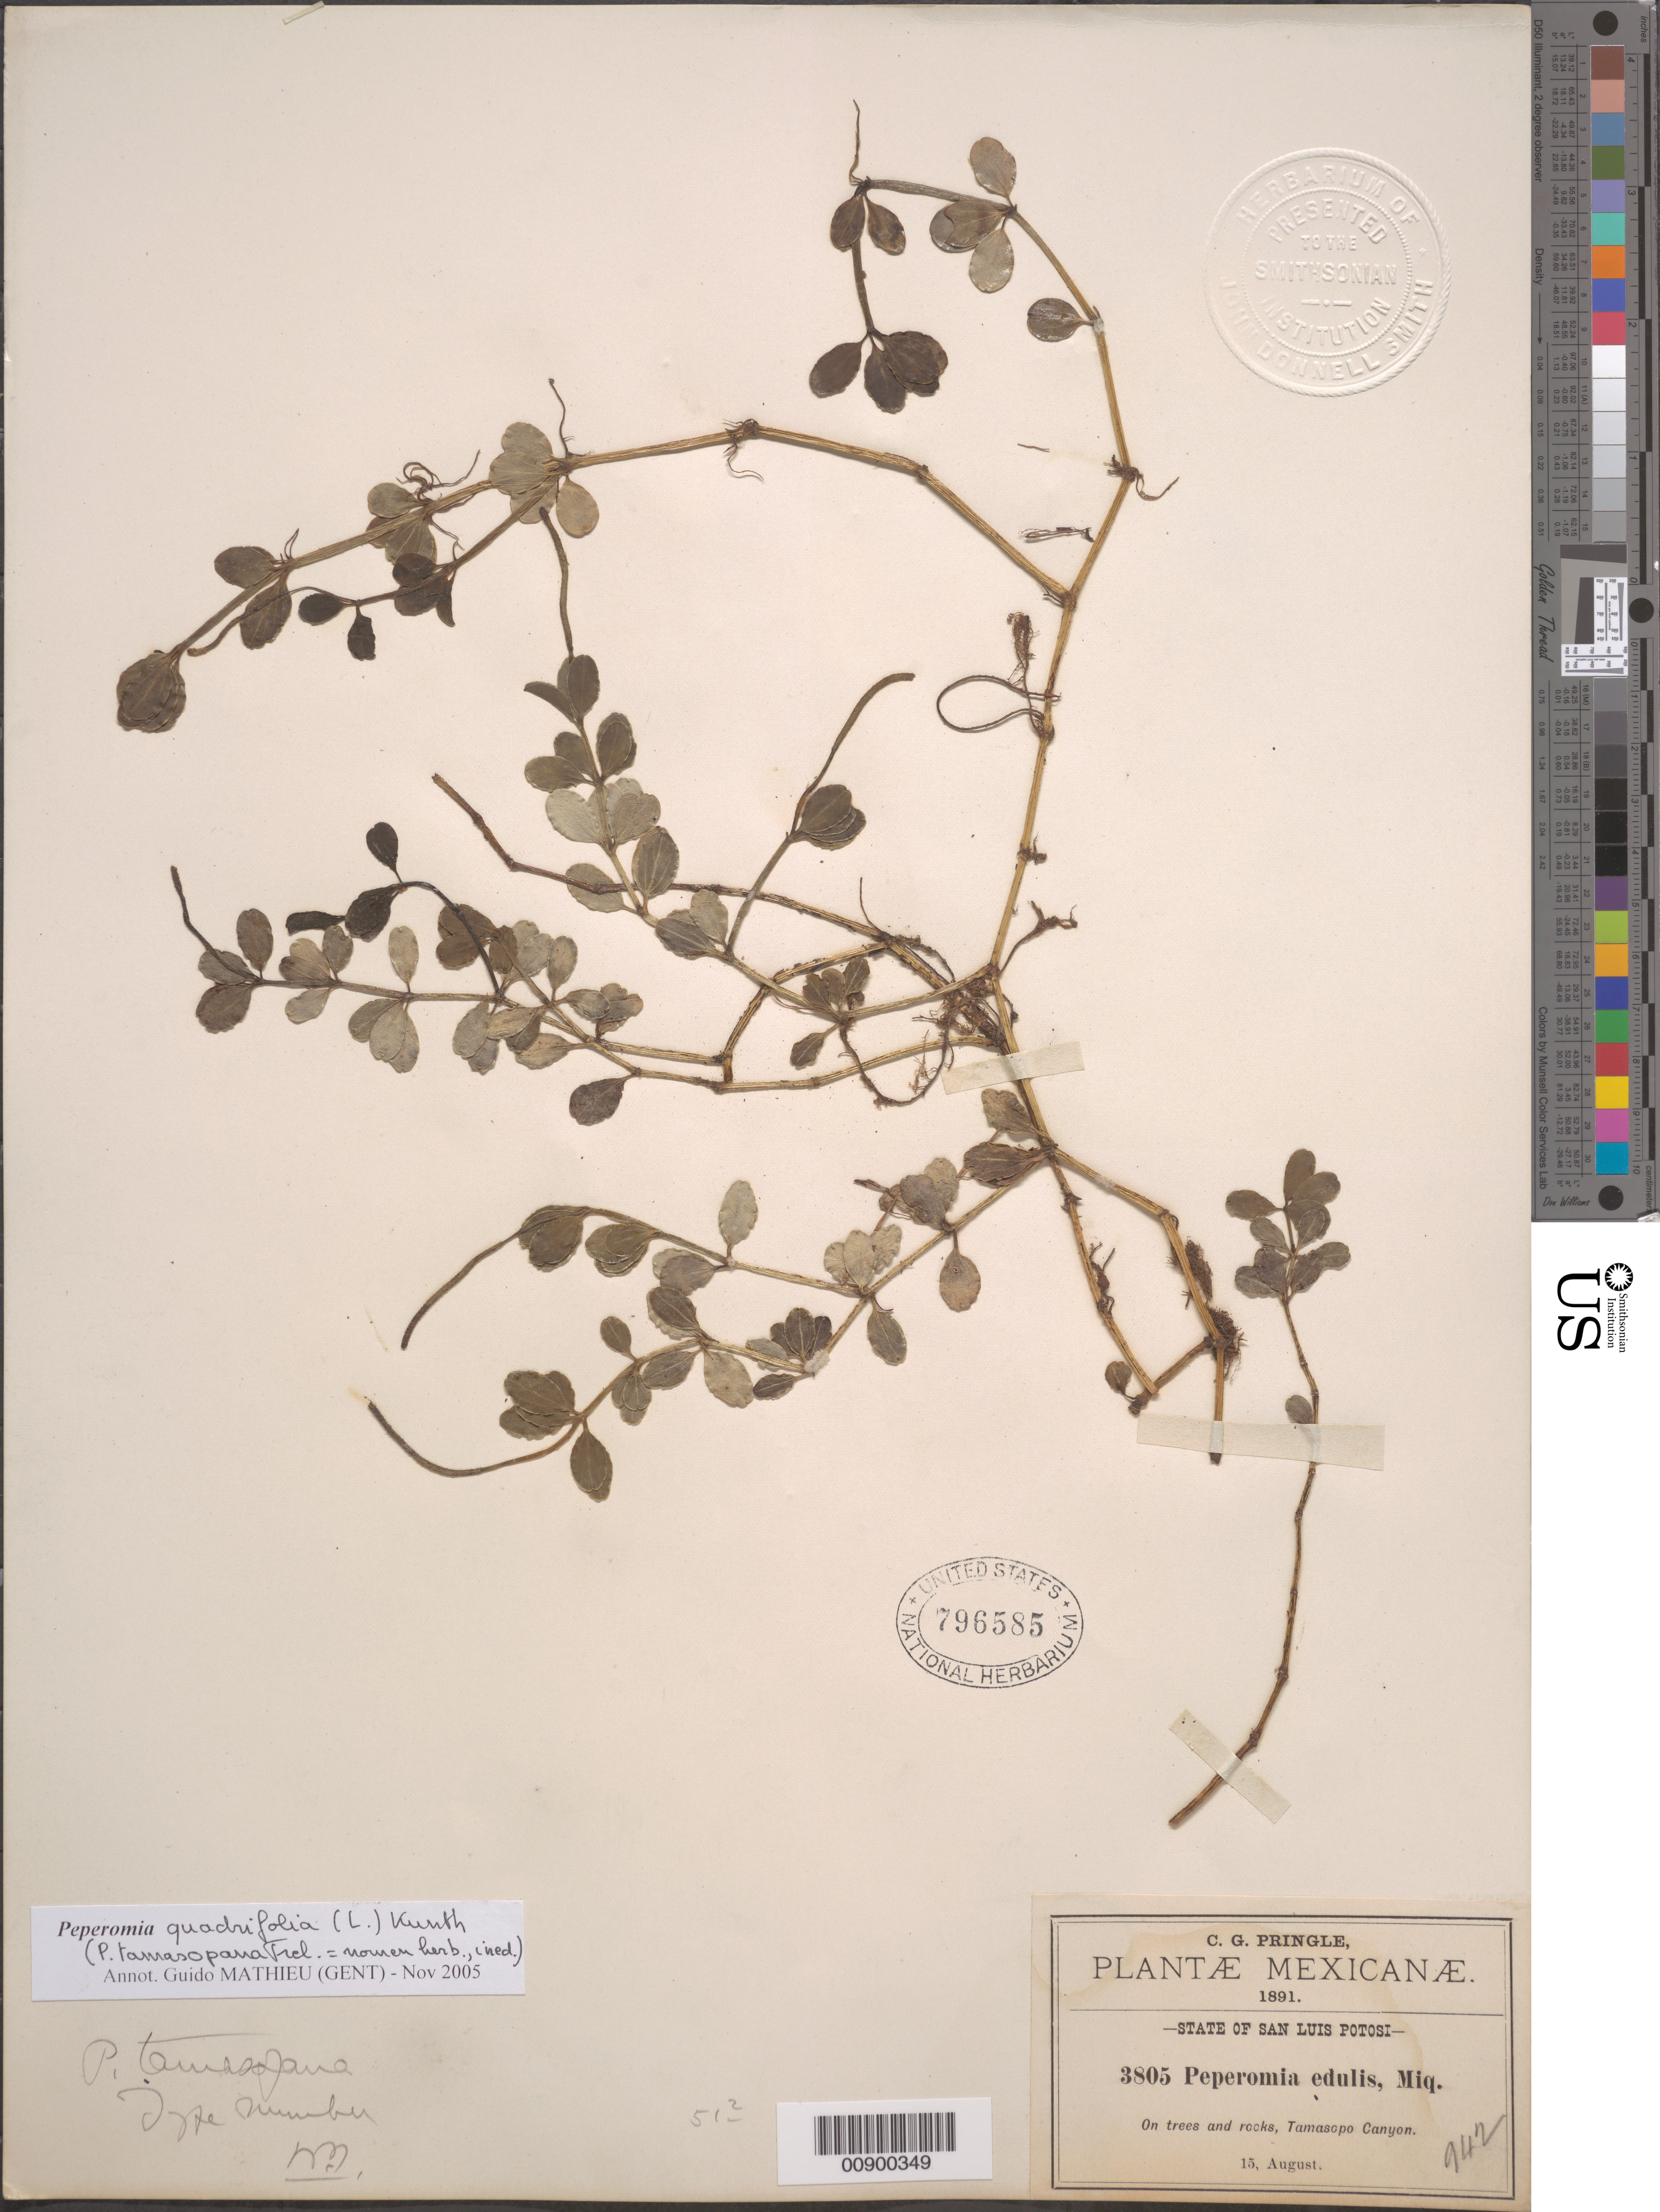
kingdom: Plantae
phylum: Tracheophyta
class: Magnoliopsida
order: Piperales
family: Piperaceae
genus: Peperomia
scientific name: Peperomia quadrifolia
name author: (L.) Kunth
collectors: C. G. Pringle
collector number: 3805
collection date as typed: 15 Aug 1891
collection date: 1891-08-15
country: Mexico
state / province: San Luis Potosí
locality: Tamasopo Canyon, San Luis Potosí.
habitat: On trees and rocks.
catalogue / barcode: US 796585